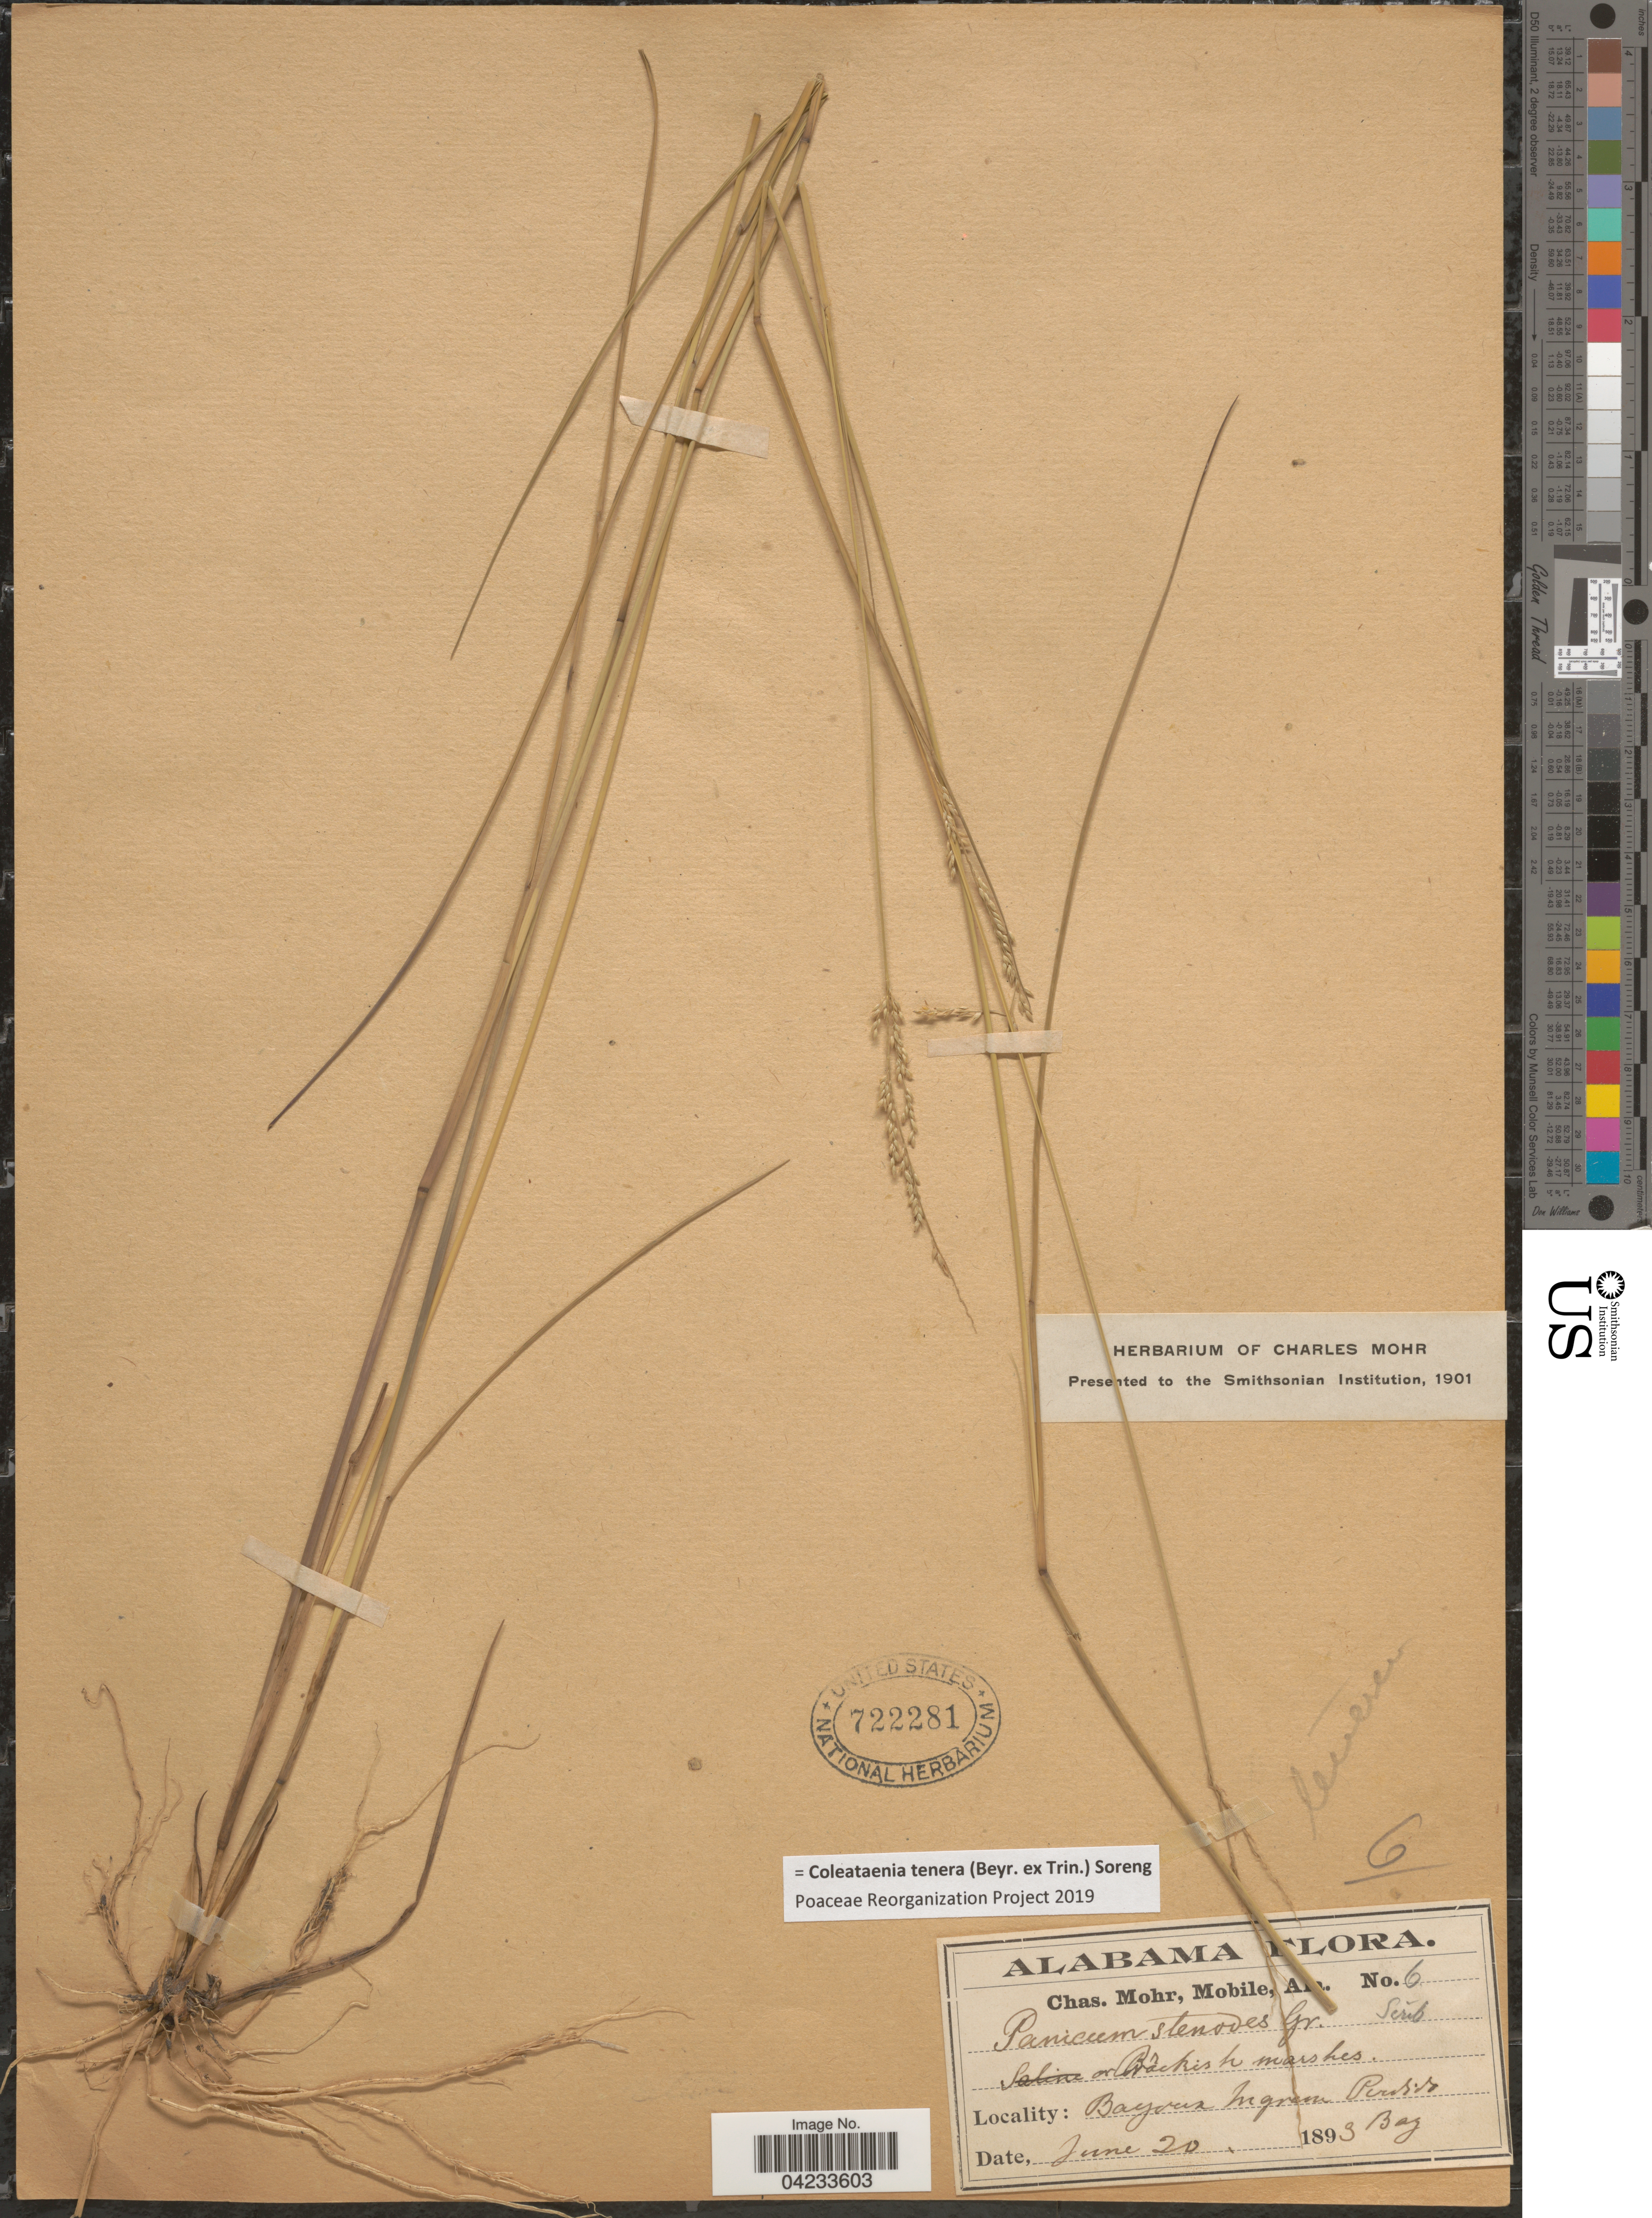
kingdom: Plantae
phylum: Tracheophyta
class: Liliopsida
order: Poales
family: Poaceae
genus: Coleataenia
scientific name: Coleataenia tenera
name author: (Beyr. ex Trin.) Soreng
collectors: Mohr, C. T. (herbarium)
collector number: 6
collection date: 1893-06-20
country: United States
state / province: Alabama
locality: Bayoux In grown Perdido Bay.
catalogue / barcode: US 722281